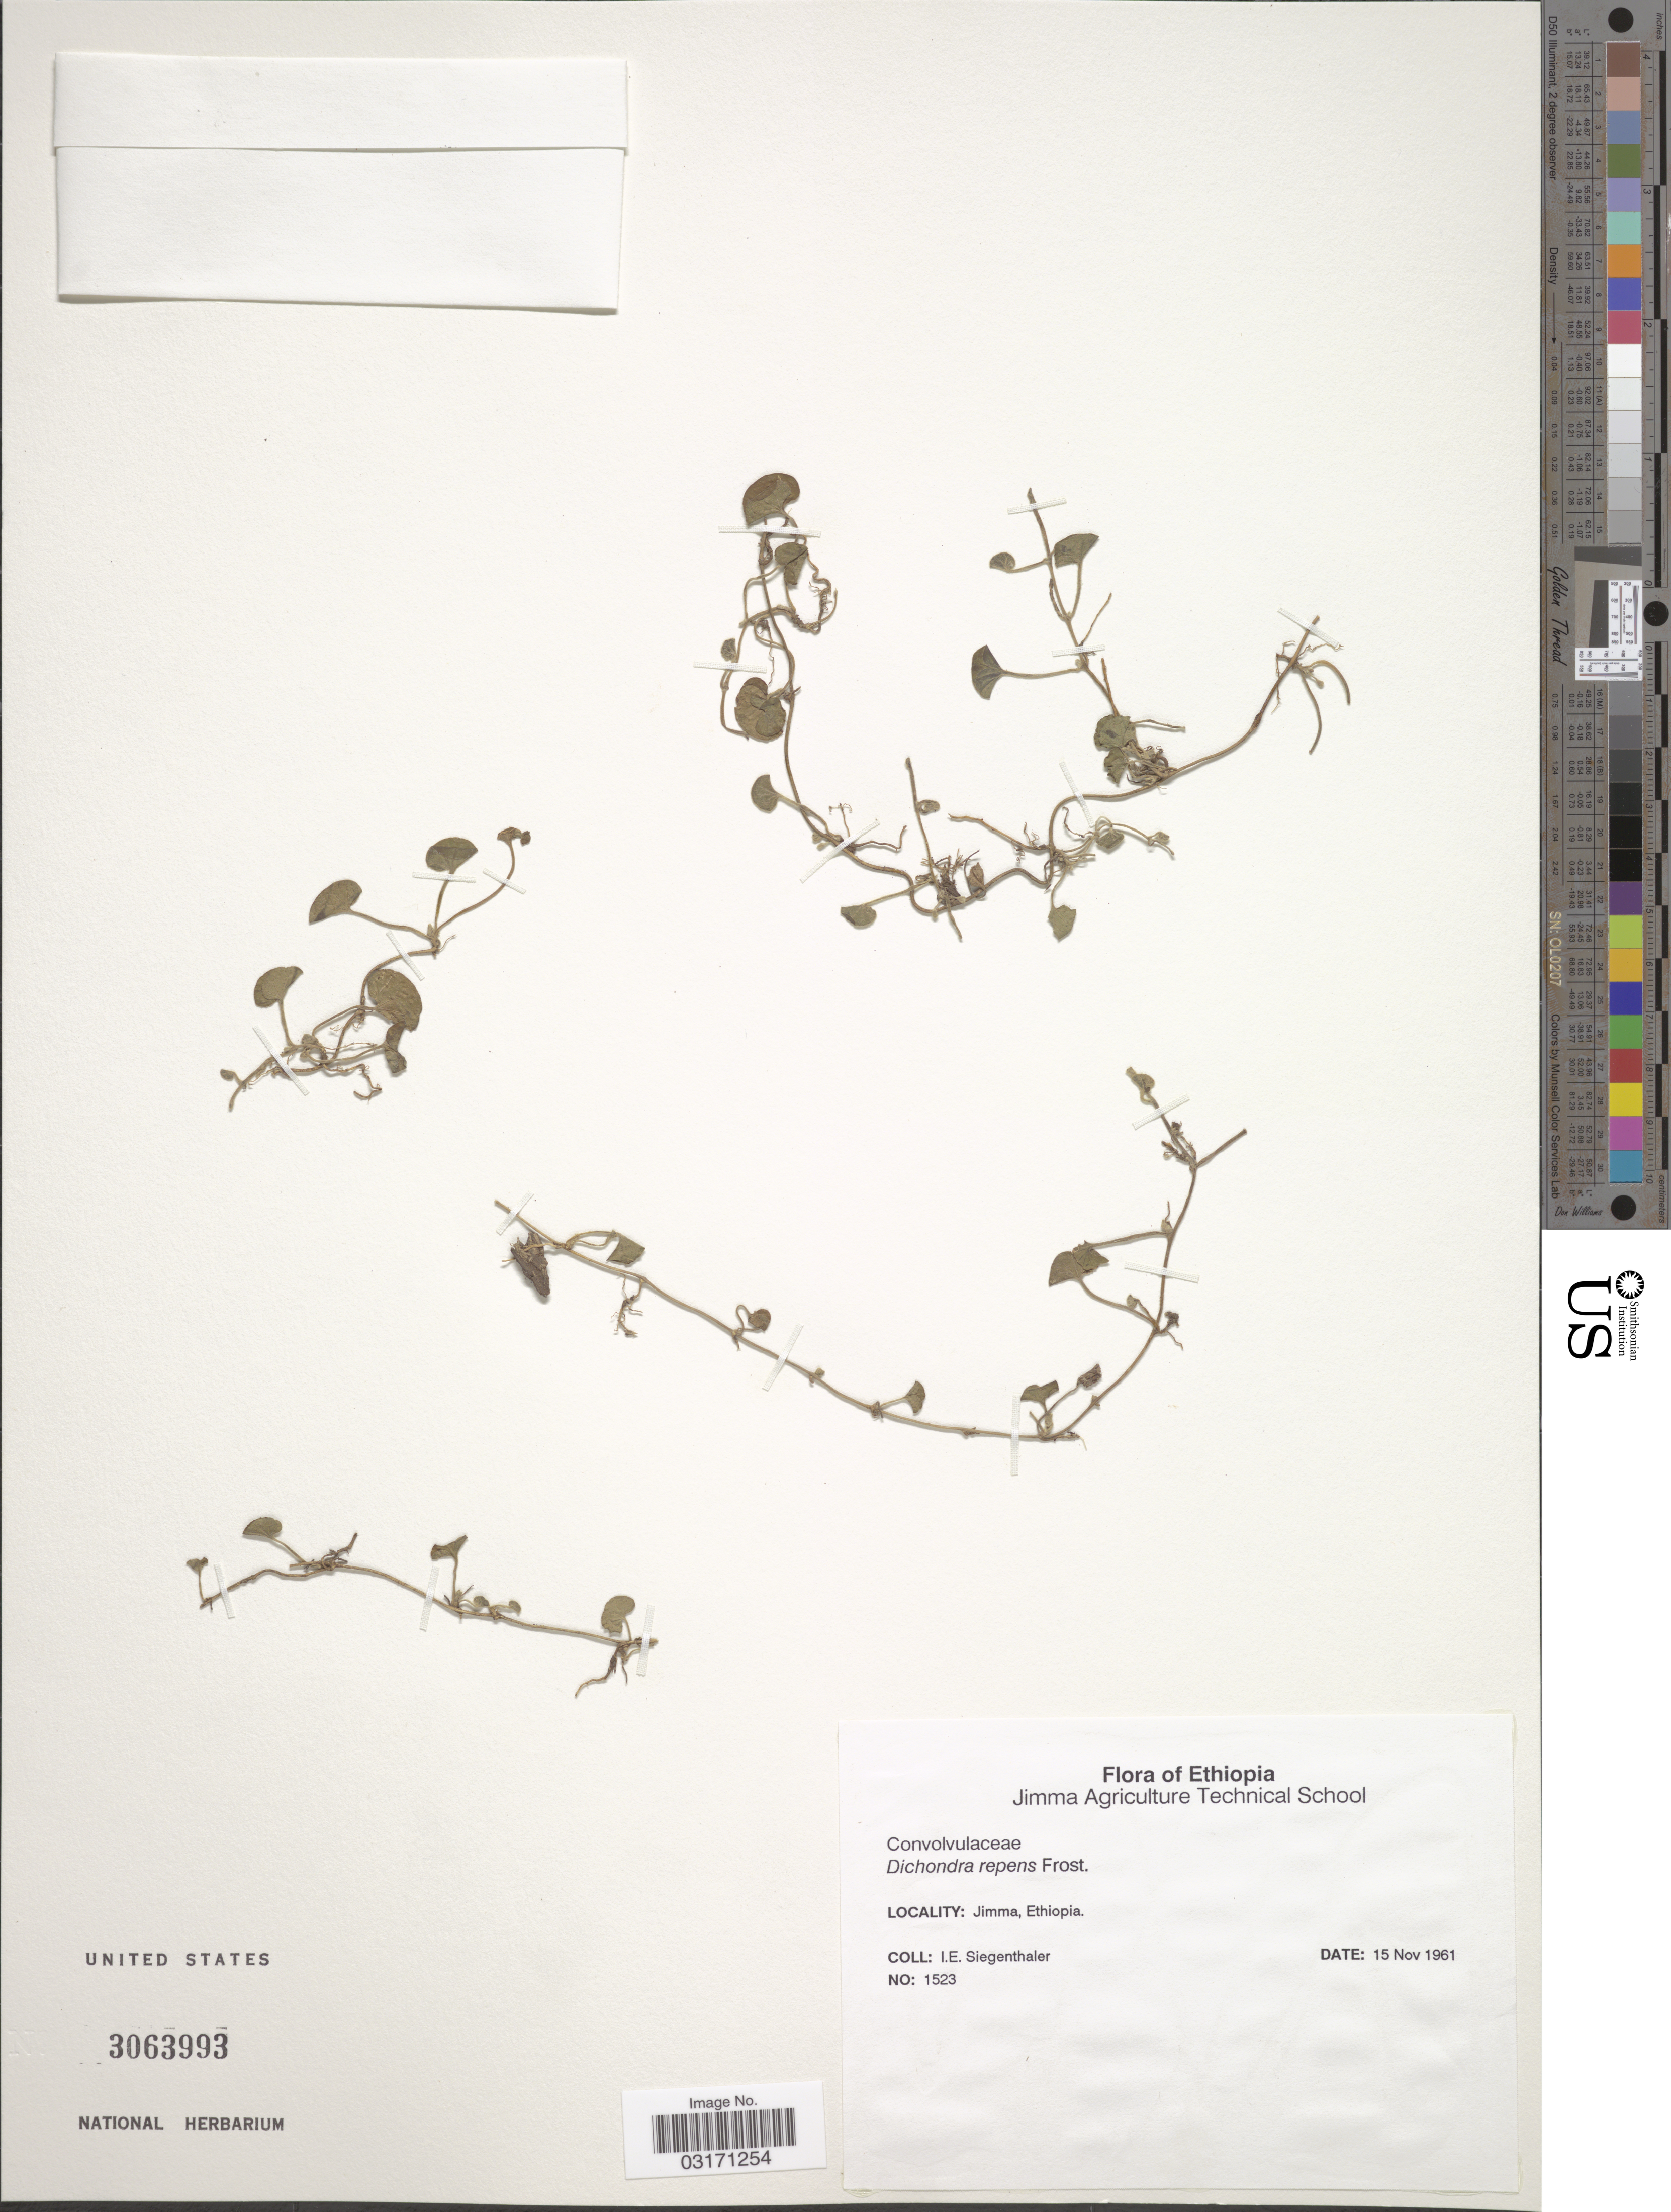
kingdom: Plantae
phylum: Tracheophyta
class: Magnoliopsida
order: Solanales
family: Convolvulaceae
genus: Dichondra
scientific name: Dichondra repens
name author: J.R. Forst. & G. Forst.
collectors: I. Siegenthaler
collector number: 1523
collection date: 1961-11-15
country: Ethiopia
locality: Jimma.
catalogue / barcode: US 3063993